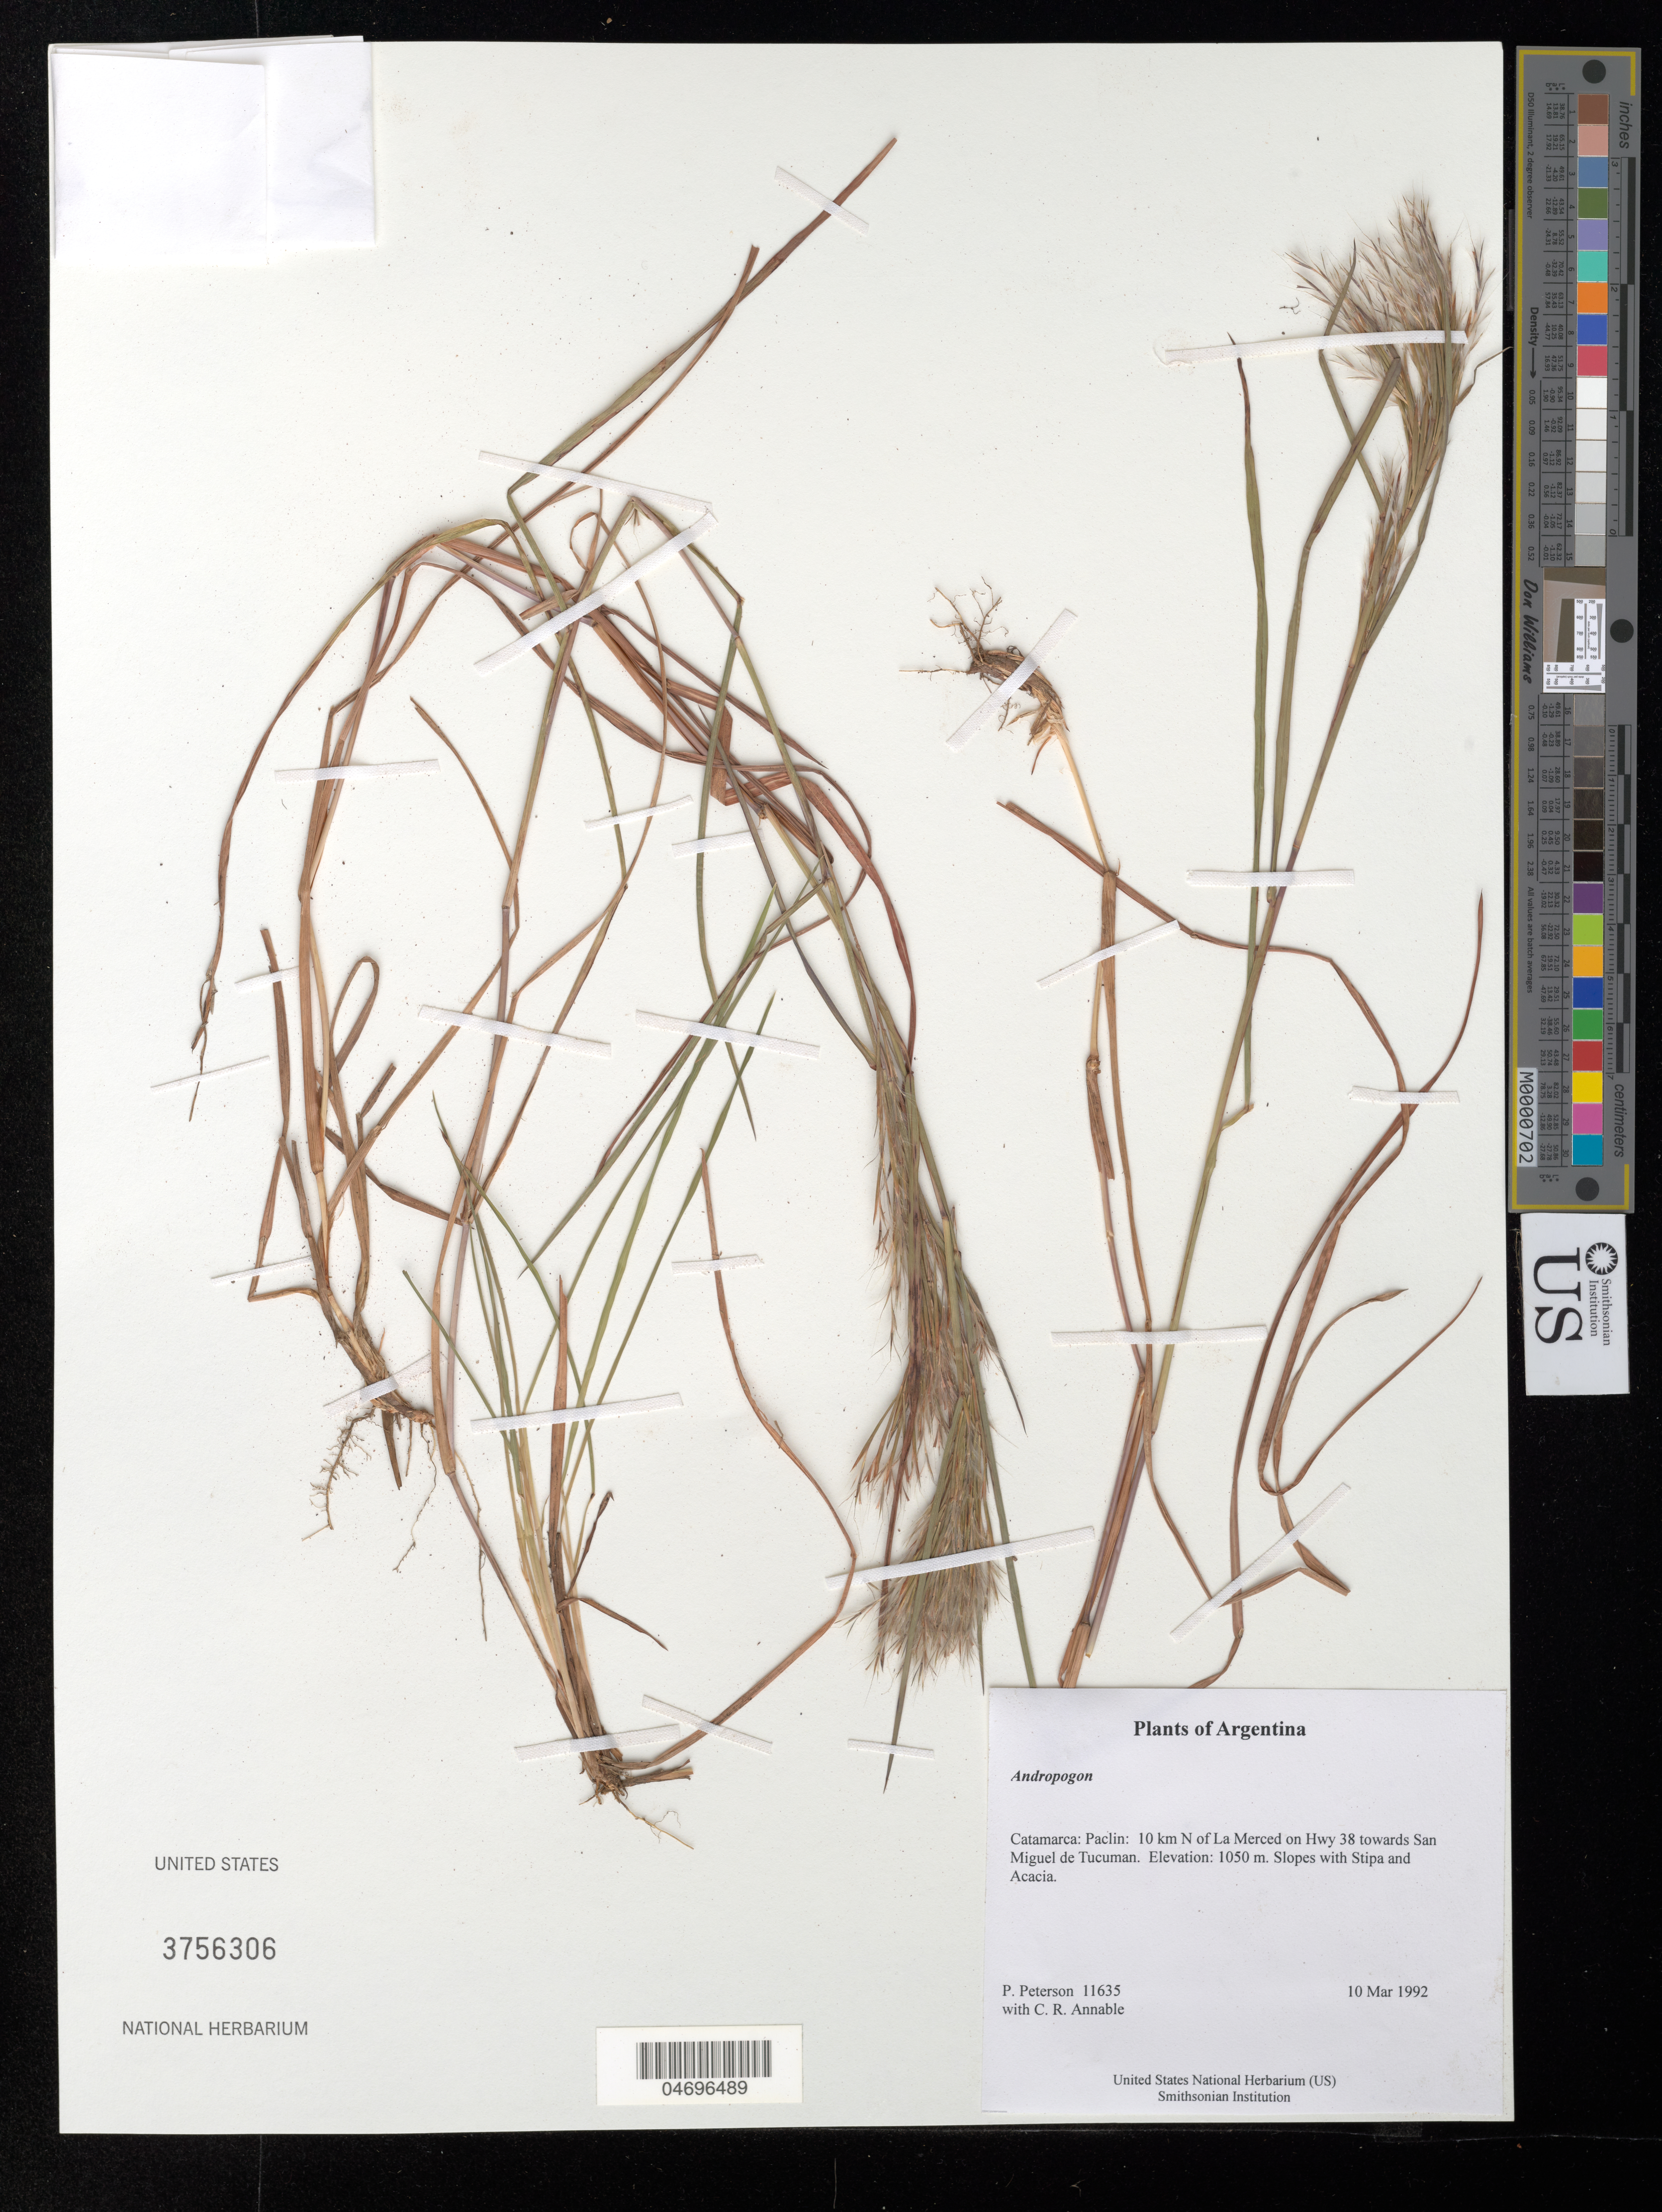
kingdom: Plantae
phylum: Tracheophyta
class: Liliopsida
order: Poales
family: Poaceae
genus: Andropogon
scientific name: Andropogon sp.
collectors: P. M. Peterson & C. R. Annable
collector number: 11635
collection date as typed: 10 Mar 1992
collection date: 1992-03-10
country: Argentina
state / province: Catamarca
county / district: Paclin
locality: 10 km N of La Merced on Hwy 38 towards San Miguel de Tucuman.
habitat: Slopes with Stipa and Acacia.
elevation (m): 1050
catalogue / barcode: US 3756306